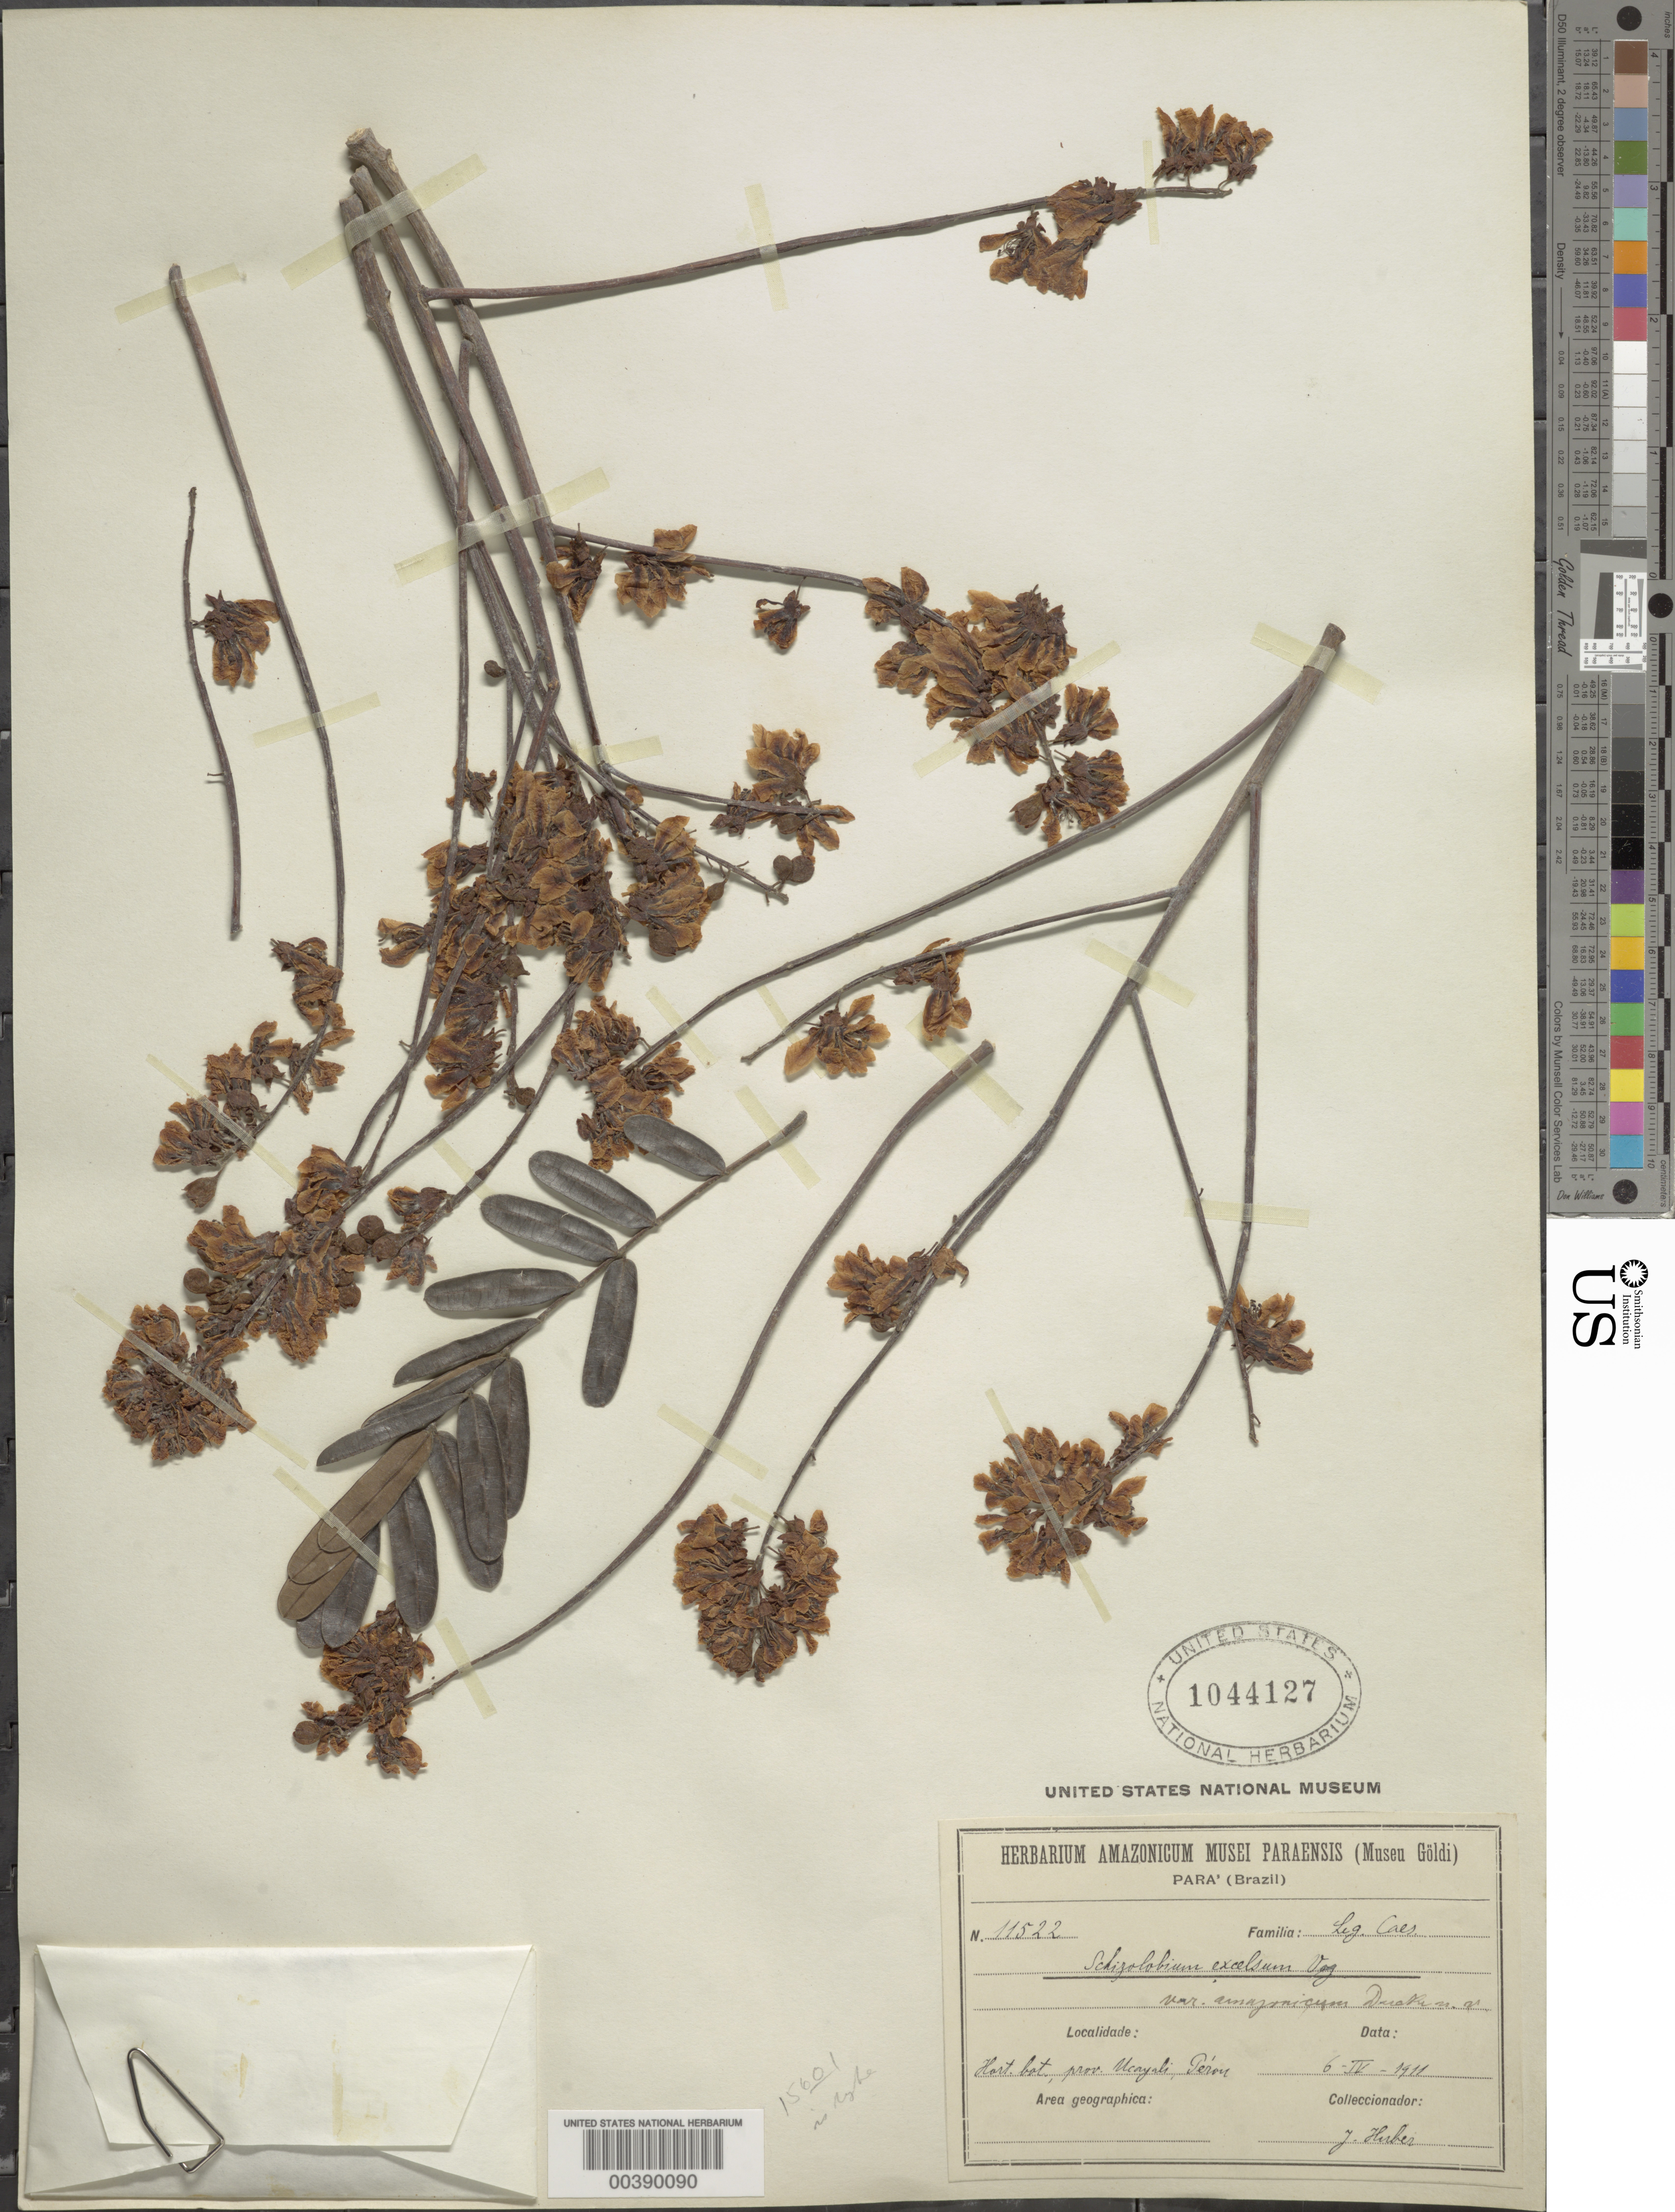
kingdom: Plantae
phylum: Tracheophyta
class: Magnoliopsida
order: Fabales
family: Fabaceae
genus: Schizolobium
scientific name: Schizolobium amazonicum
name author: Ducke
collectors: J. Huber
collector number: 11522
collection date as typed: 06 Apr 1911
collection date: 1911-04-06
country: Peru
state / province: Loreto / Ucayali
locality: hort. bot.; Ucayali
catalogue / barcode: US 1044127